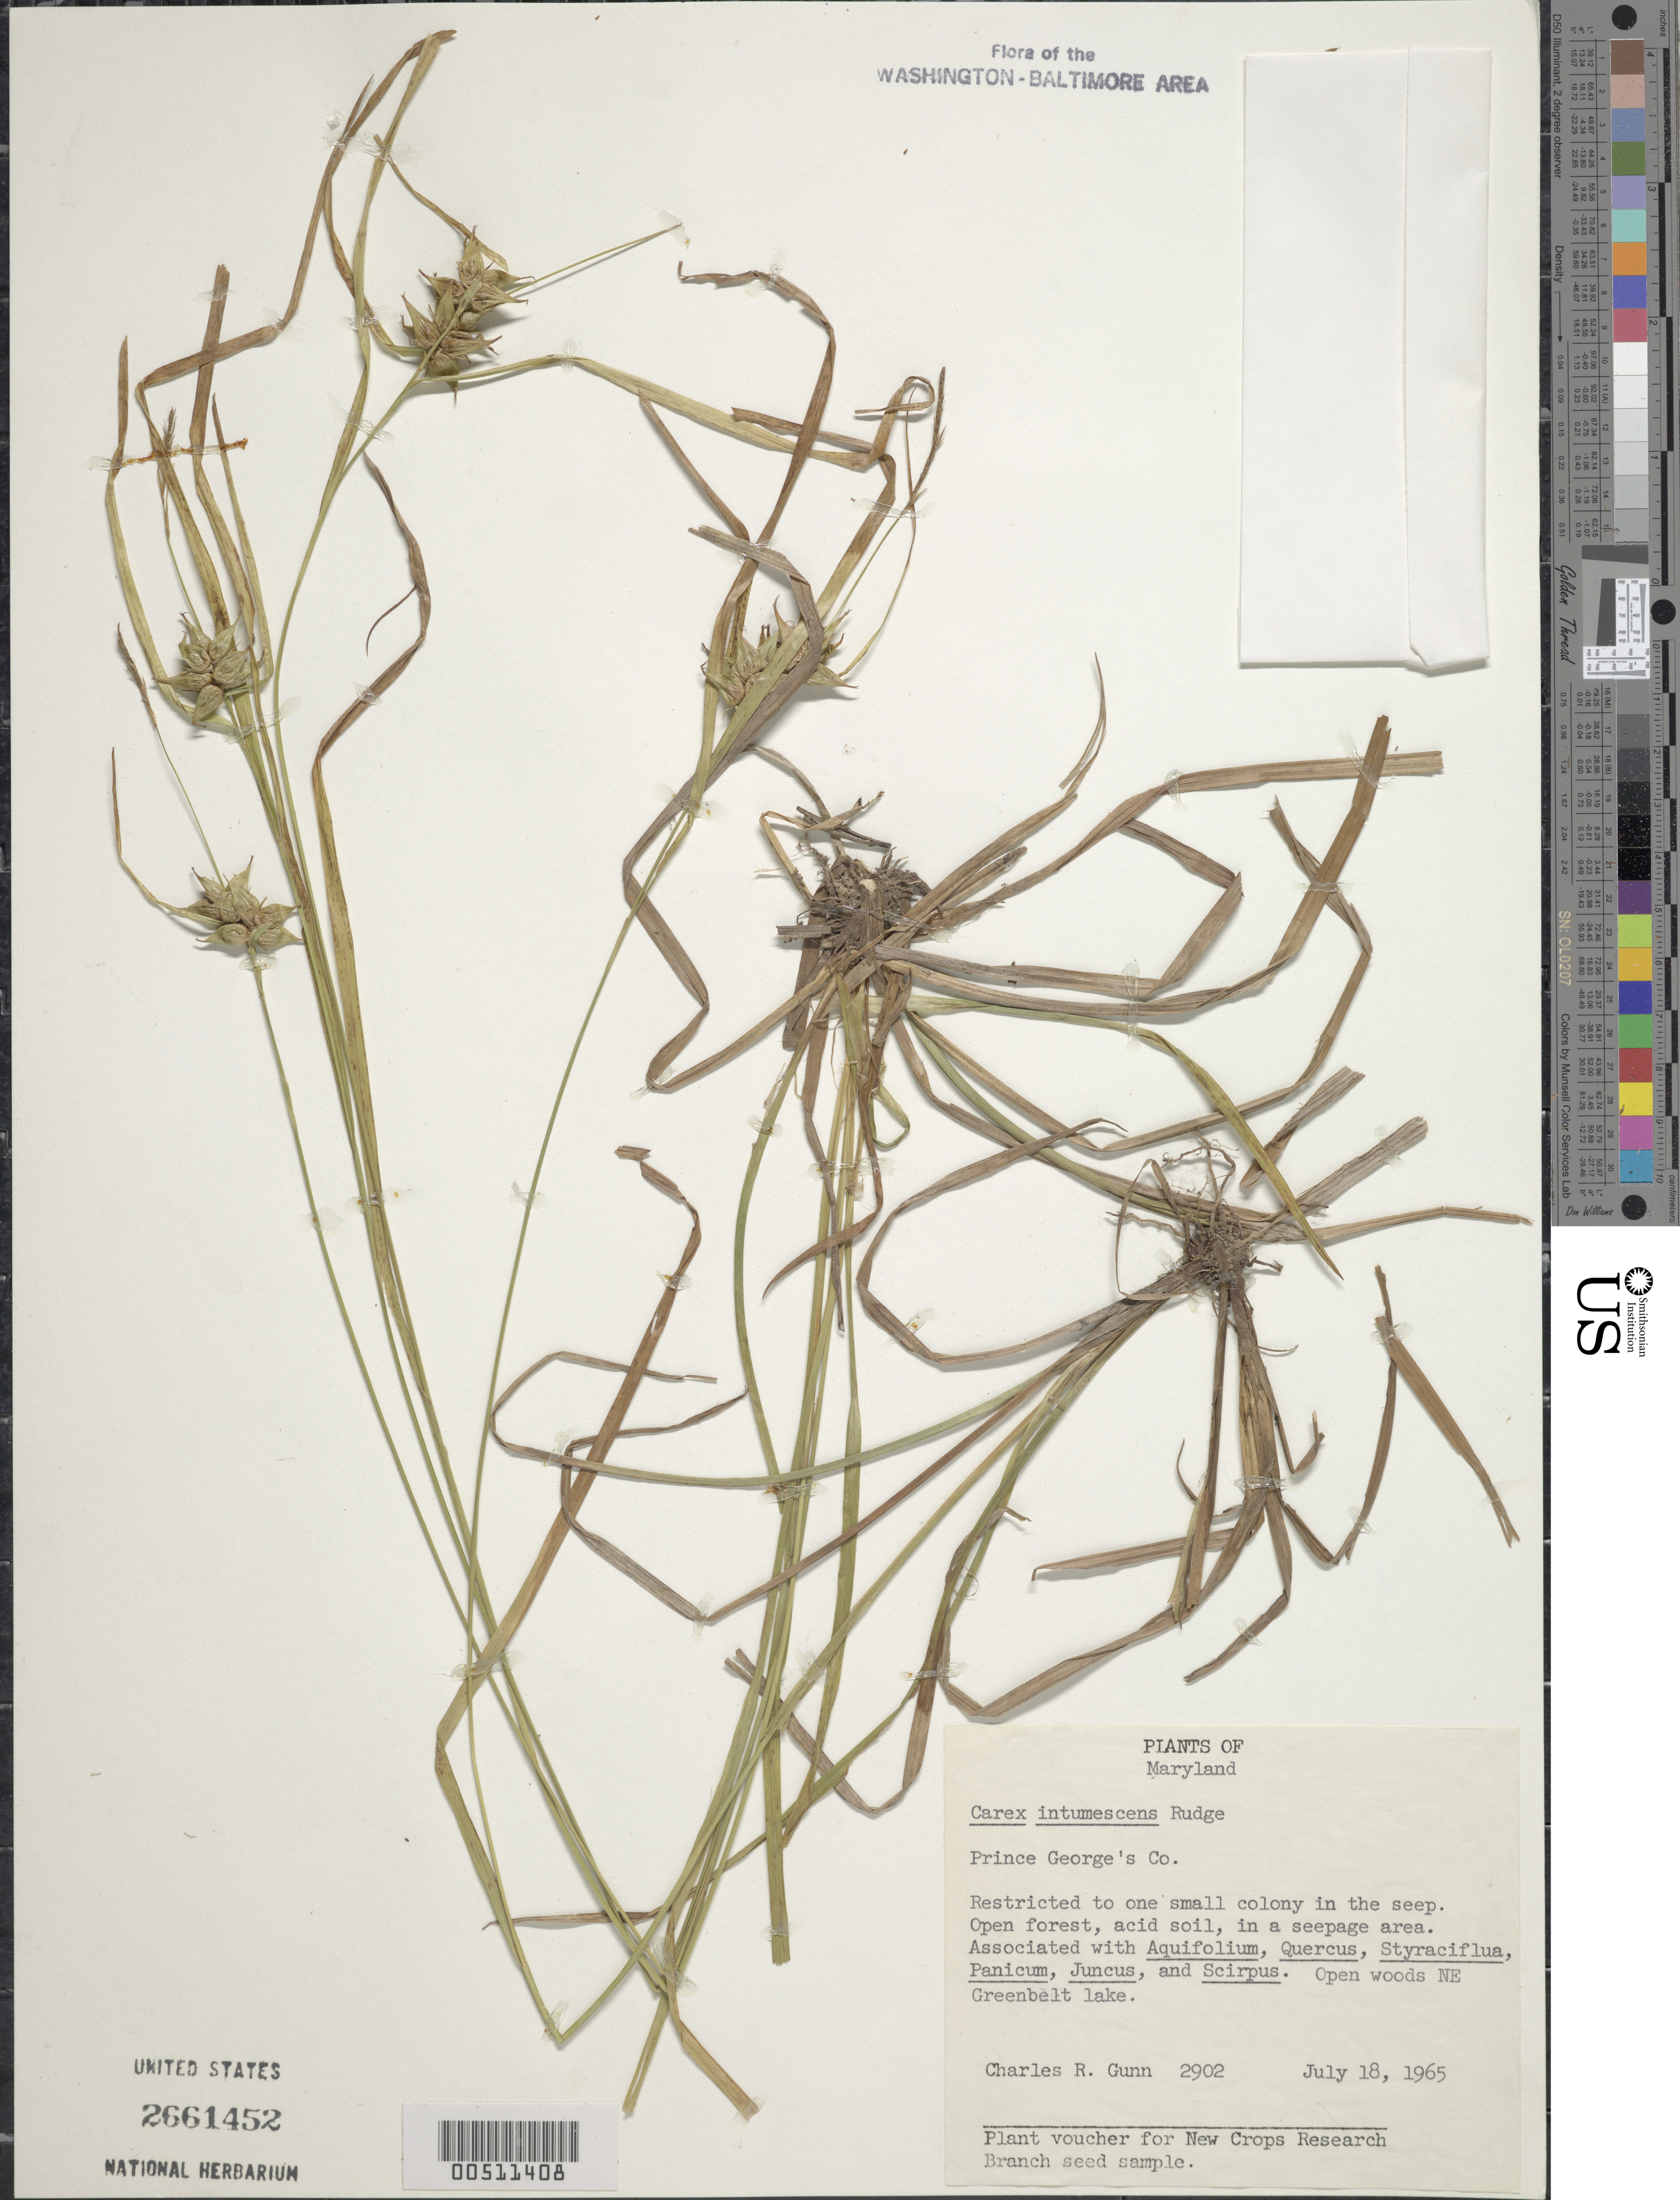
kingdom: Plantae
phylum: Tracheophyta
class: Liliopsida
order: Poales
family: Cyperaceae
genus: Carex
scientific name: Carex intumescens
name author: Rudge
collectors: C. R. Gunn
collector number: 2902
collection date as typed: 18 Jul 1965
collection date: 1965-07-18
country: United States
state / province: Maryland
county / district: Prince George's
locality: NE Greenbelt Lake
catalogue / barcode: US 2661452